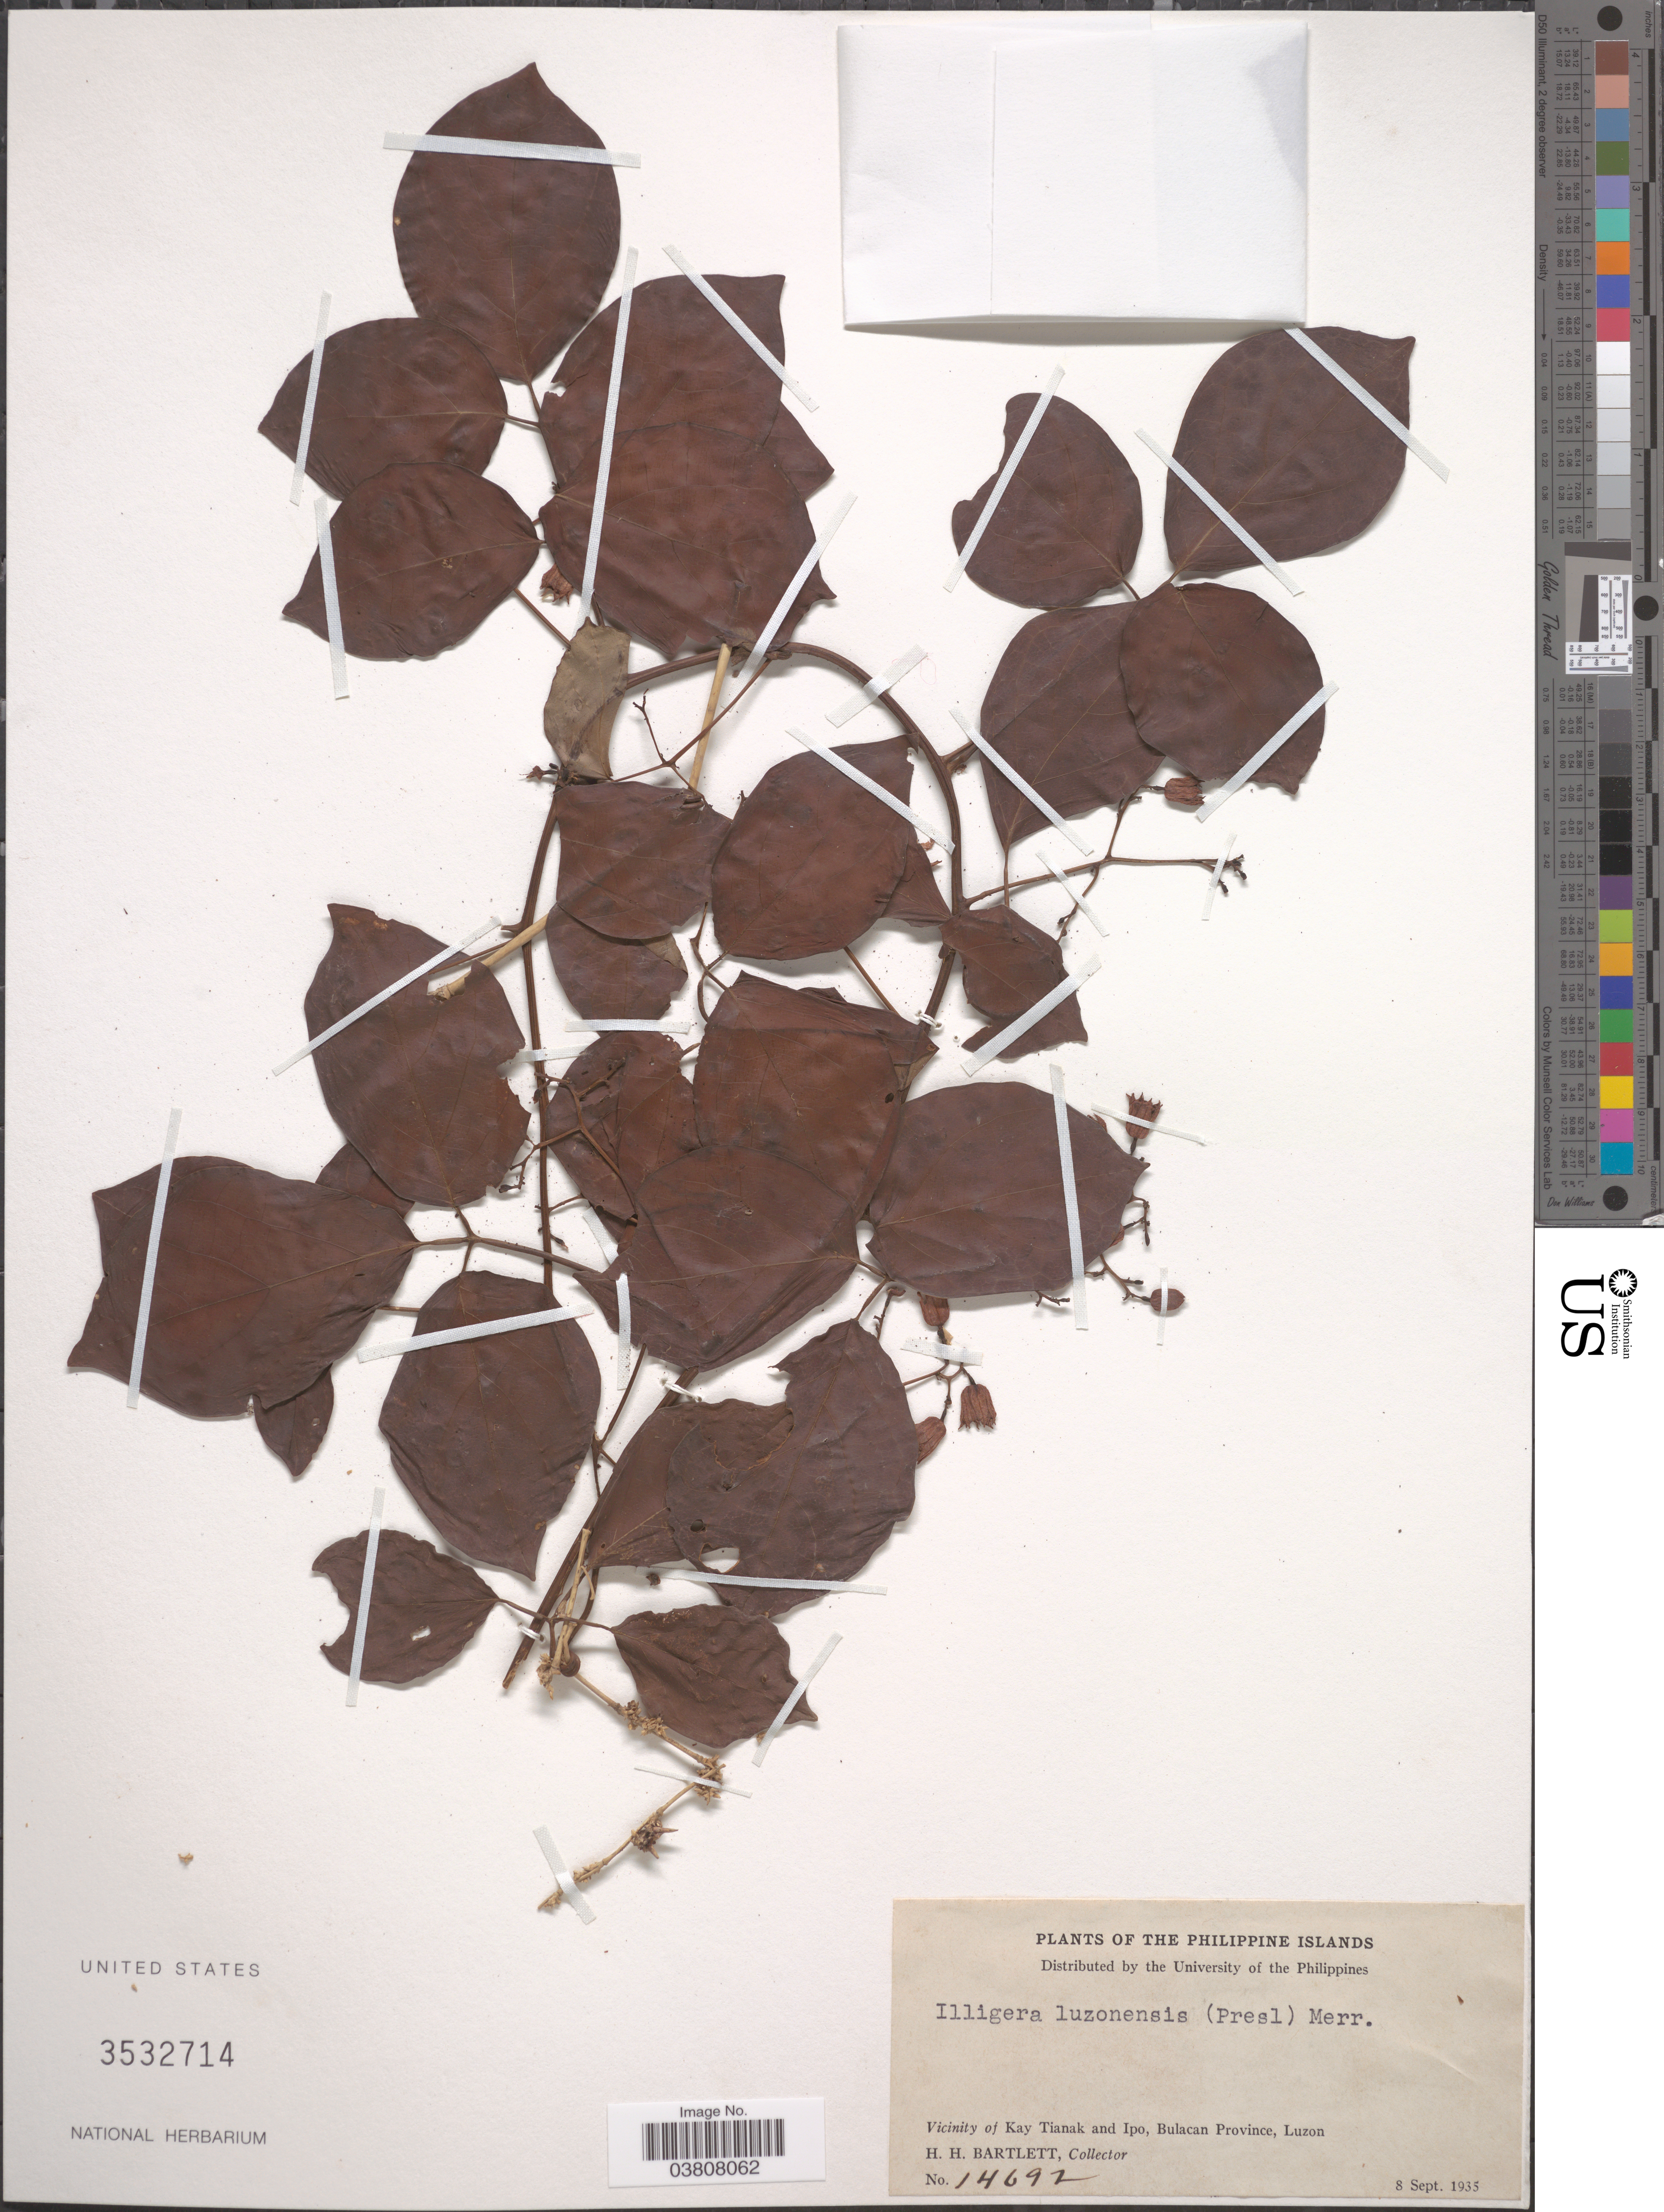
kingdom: Plantae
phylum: Tracheophyta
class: Magnoliopsida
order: Laurales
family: Hernandiaceae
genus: Illigera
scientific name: Illigera luzonensis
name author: (C. Presl) Merr.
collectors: H. H. Bartlett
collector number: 14692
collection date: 1935-09-08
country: Philippines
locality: Vicinity of Kay Tianak and Ipo, Bulacan Province, Luzon.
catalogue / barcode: US 3532714